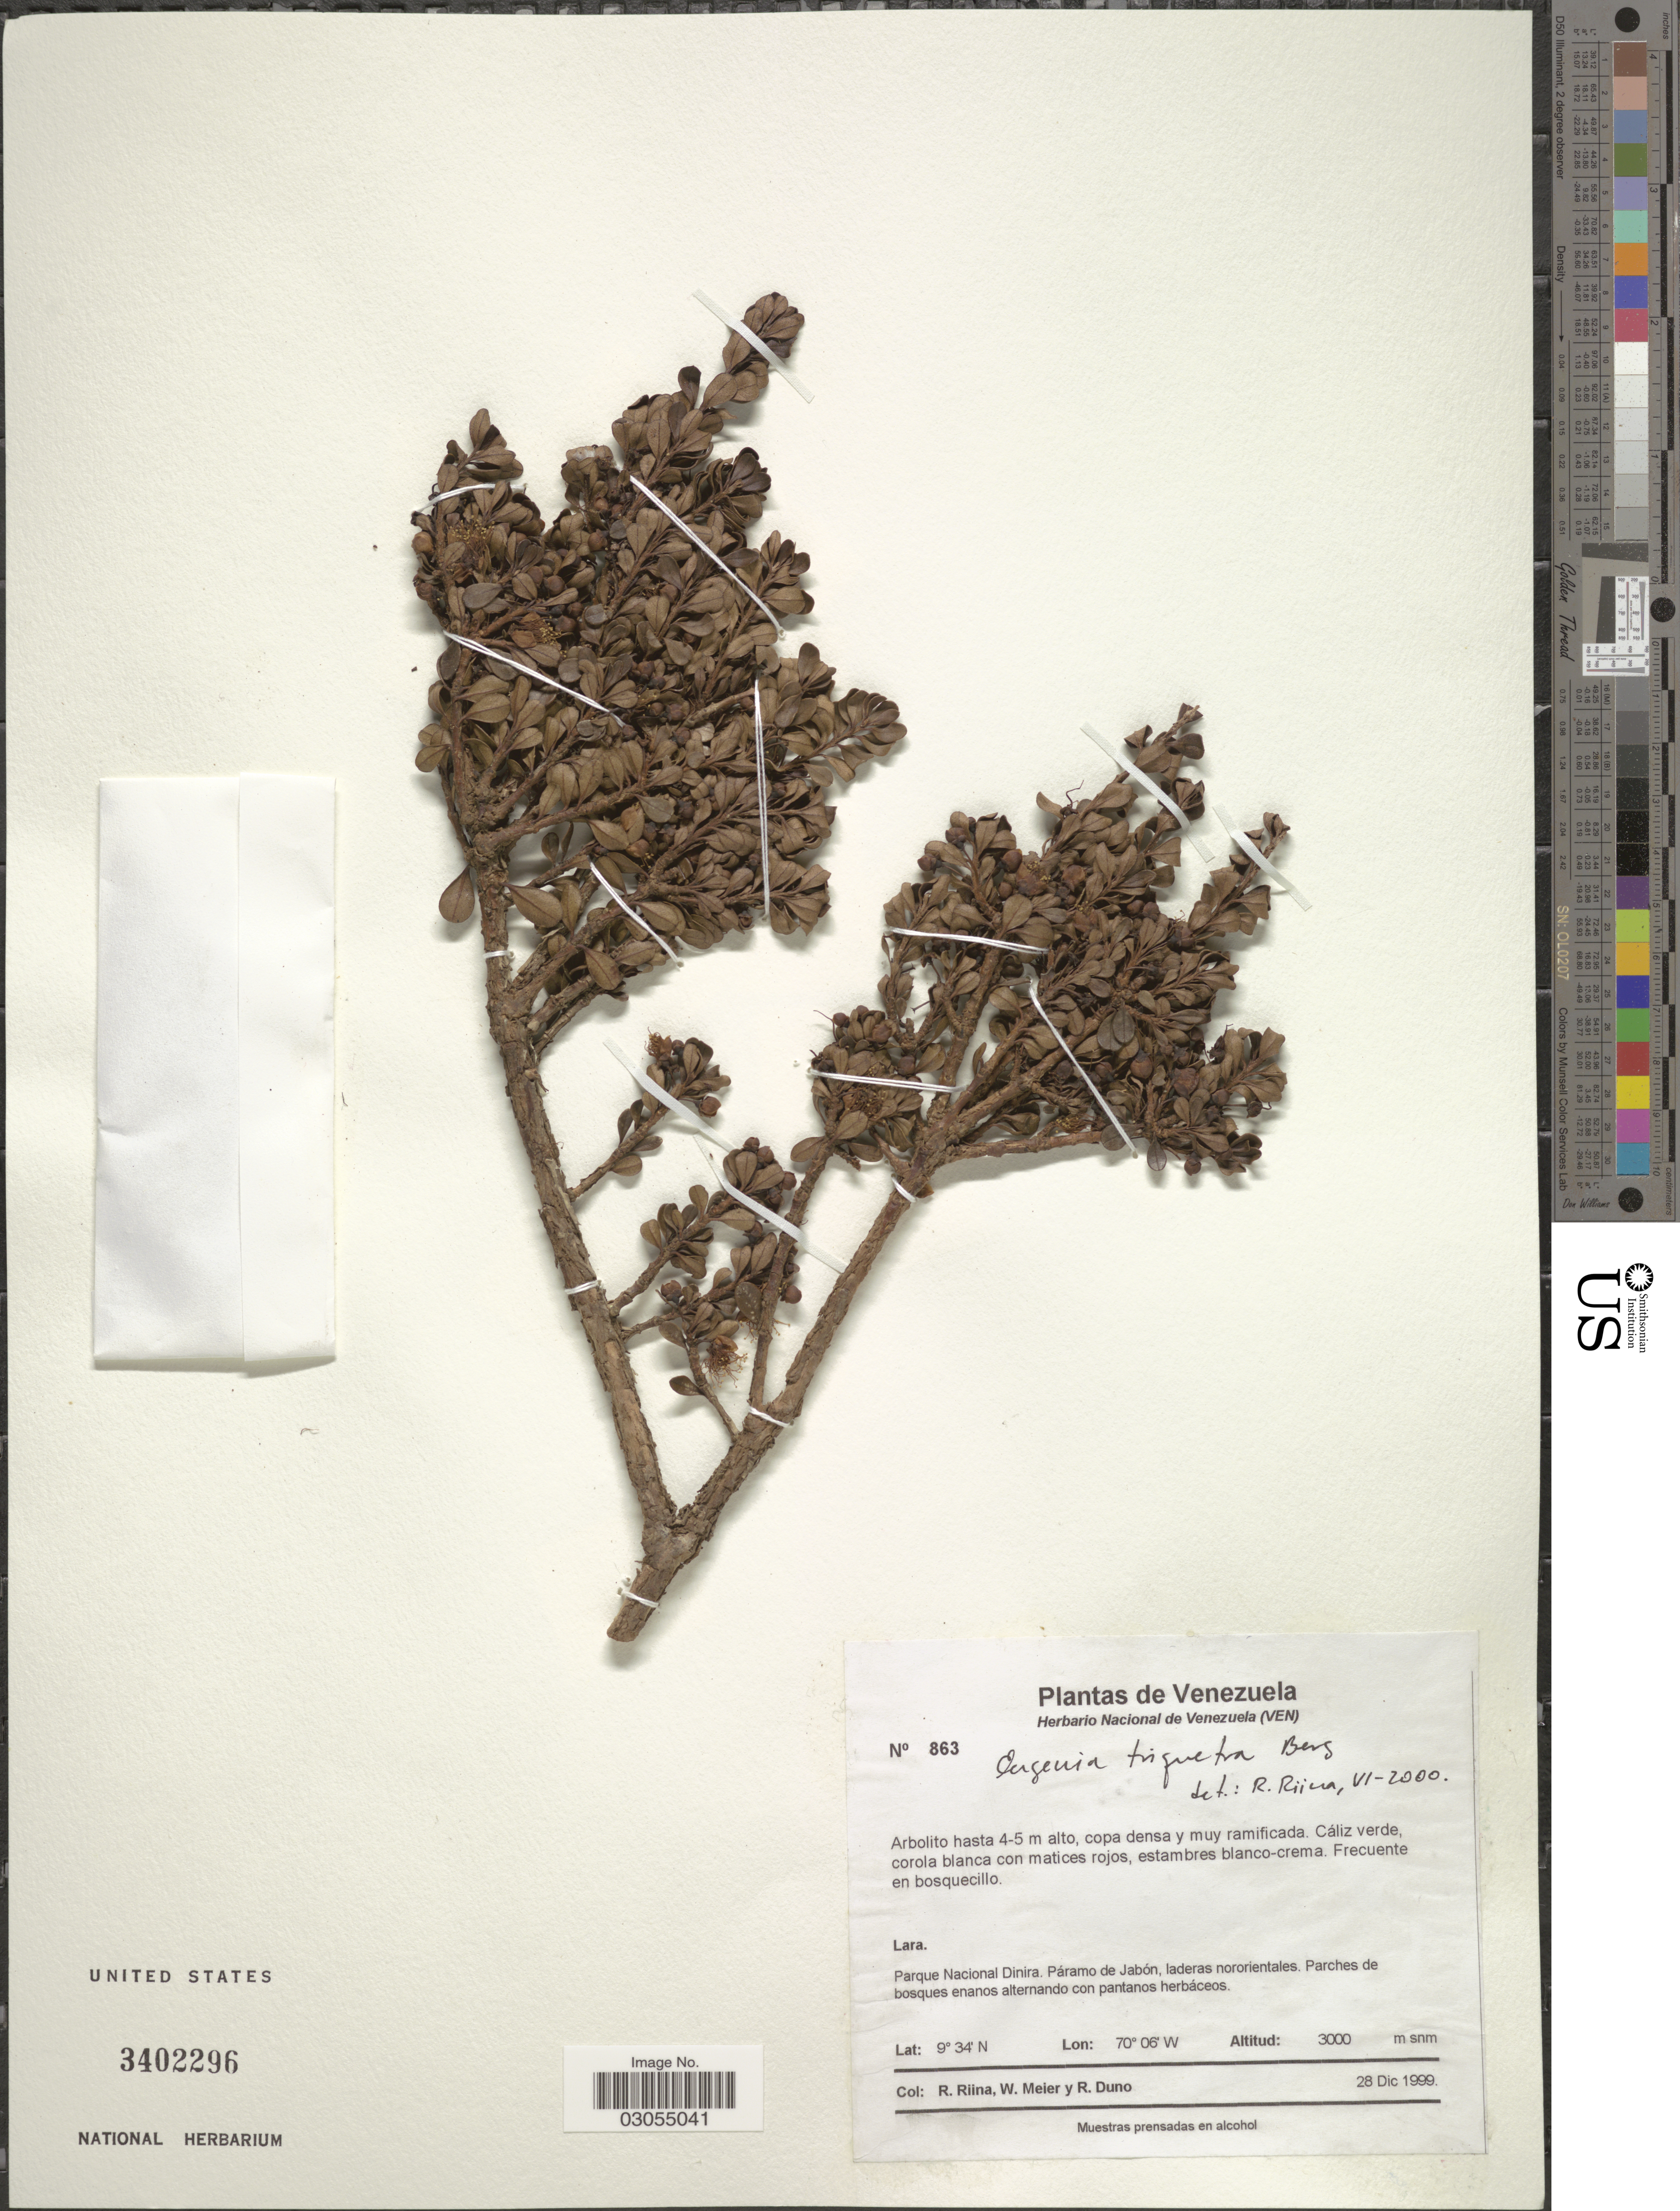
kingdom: Plantae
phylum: Tracheophyta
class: Magnoliopsida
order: Myrtales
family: Myrtaceae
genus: Myrcianthes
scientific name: Myrcianthes myrsinoides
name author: (Kunth) Grifo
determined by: Strong, Mark T., (BOT), Smithsonian Institution - National Museum of Natural History (UNITED STATES)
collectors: R. Riina, W. Meier & R. Duno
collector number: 863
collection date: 1999-12-28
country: Venezuela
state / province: Lara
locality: Parque Nacional Dinira. Páramo de Jabón, laderas nororientales.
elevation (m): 3000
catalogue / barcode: US 3402296